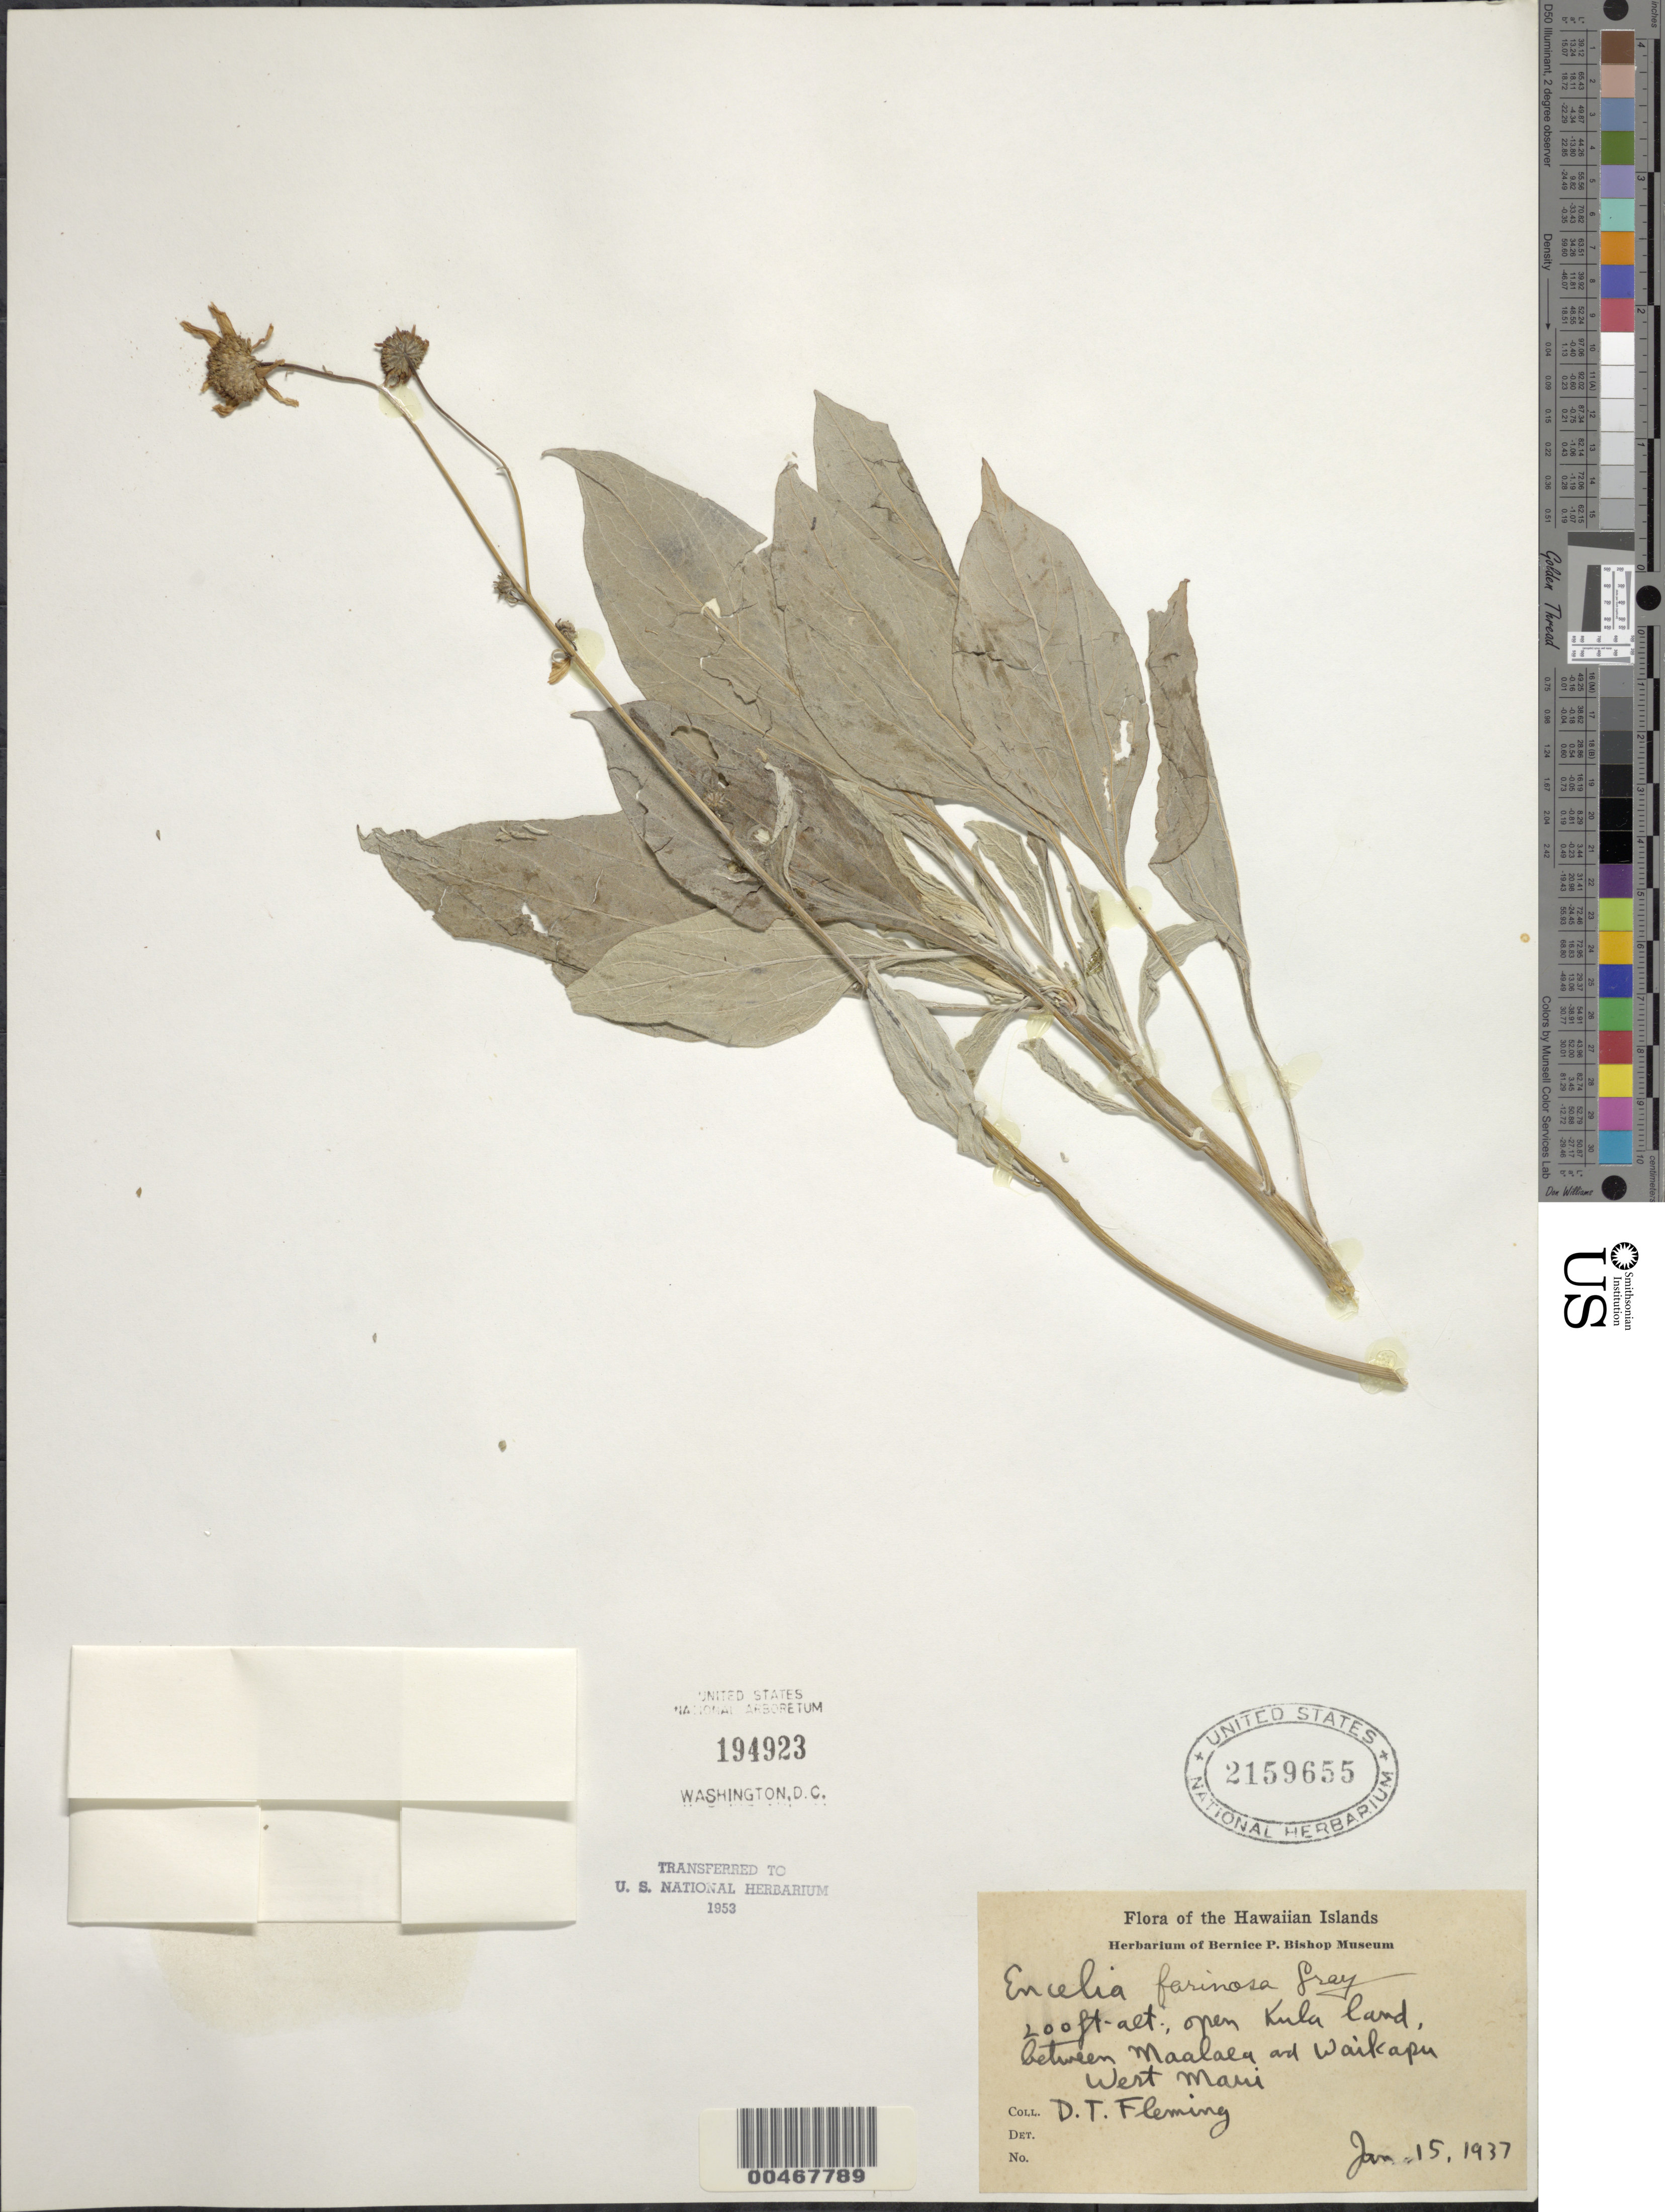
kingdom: Plantae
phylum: Tracheophyta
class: Magnoliopsida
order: Asterales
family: Asteraceae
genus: Encelia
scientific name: Encelia farinosa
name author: A. Gray ex Torr. in Emory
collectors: D. Fleming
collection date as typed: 15 Jan 1937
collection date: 1937-01-15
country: United States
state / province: Hawaii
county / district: Maui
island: Maui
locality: Open Kula land between Maalaea and Waikapu, W Maui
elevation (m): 61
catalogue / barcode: US 2159655